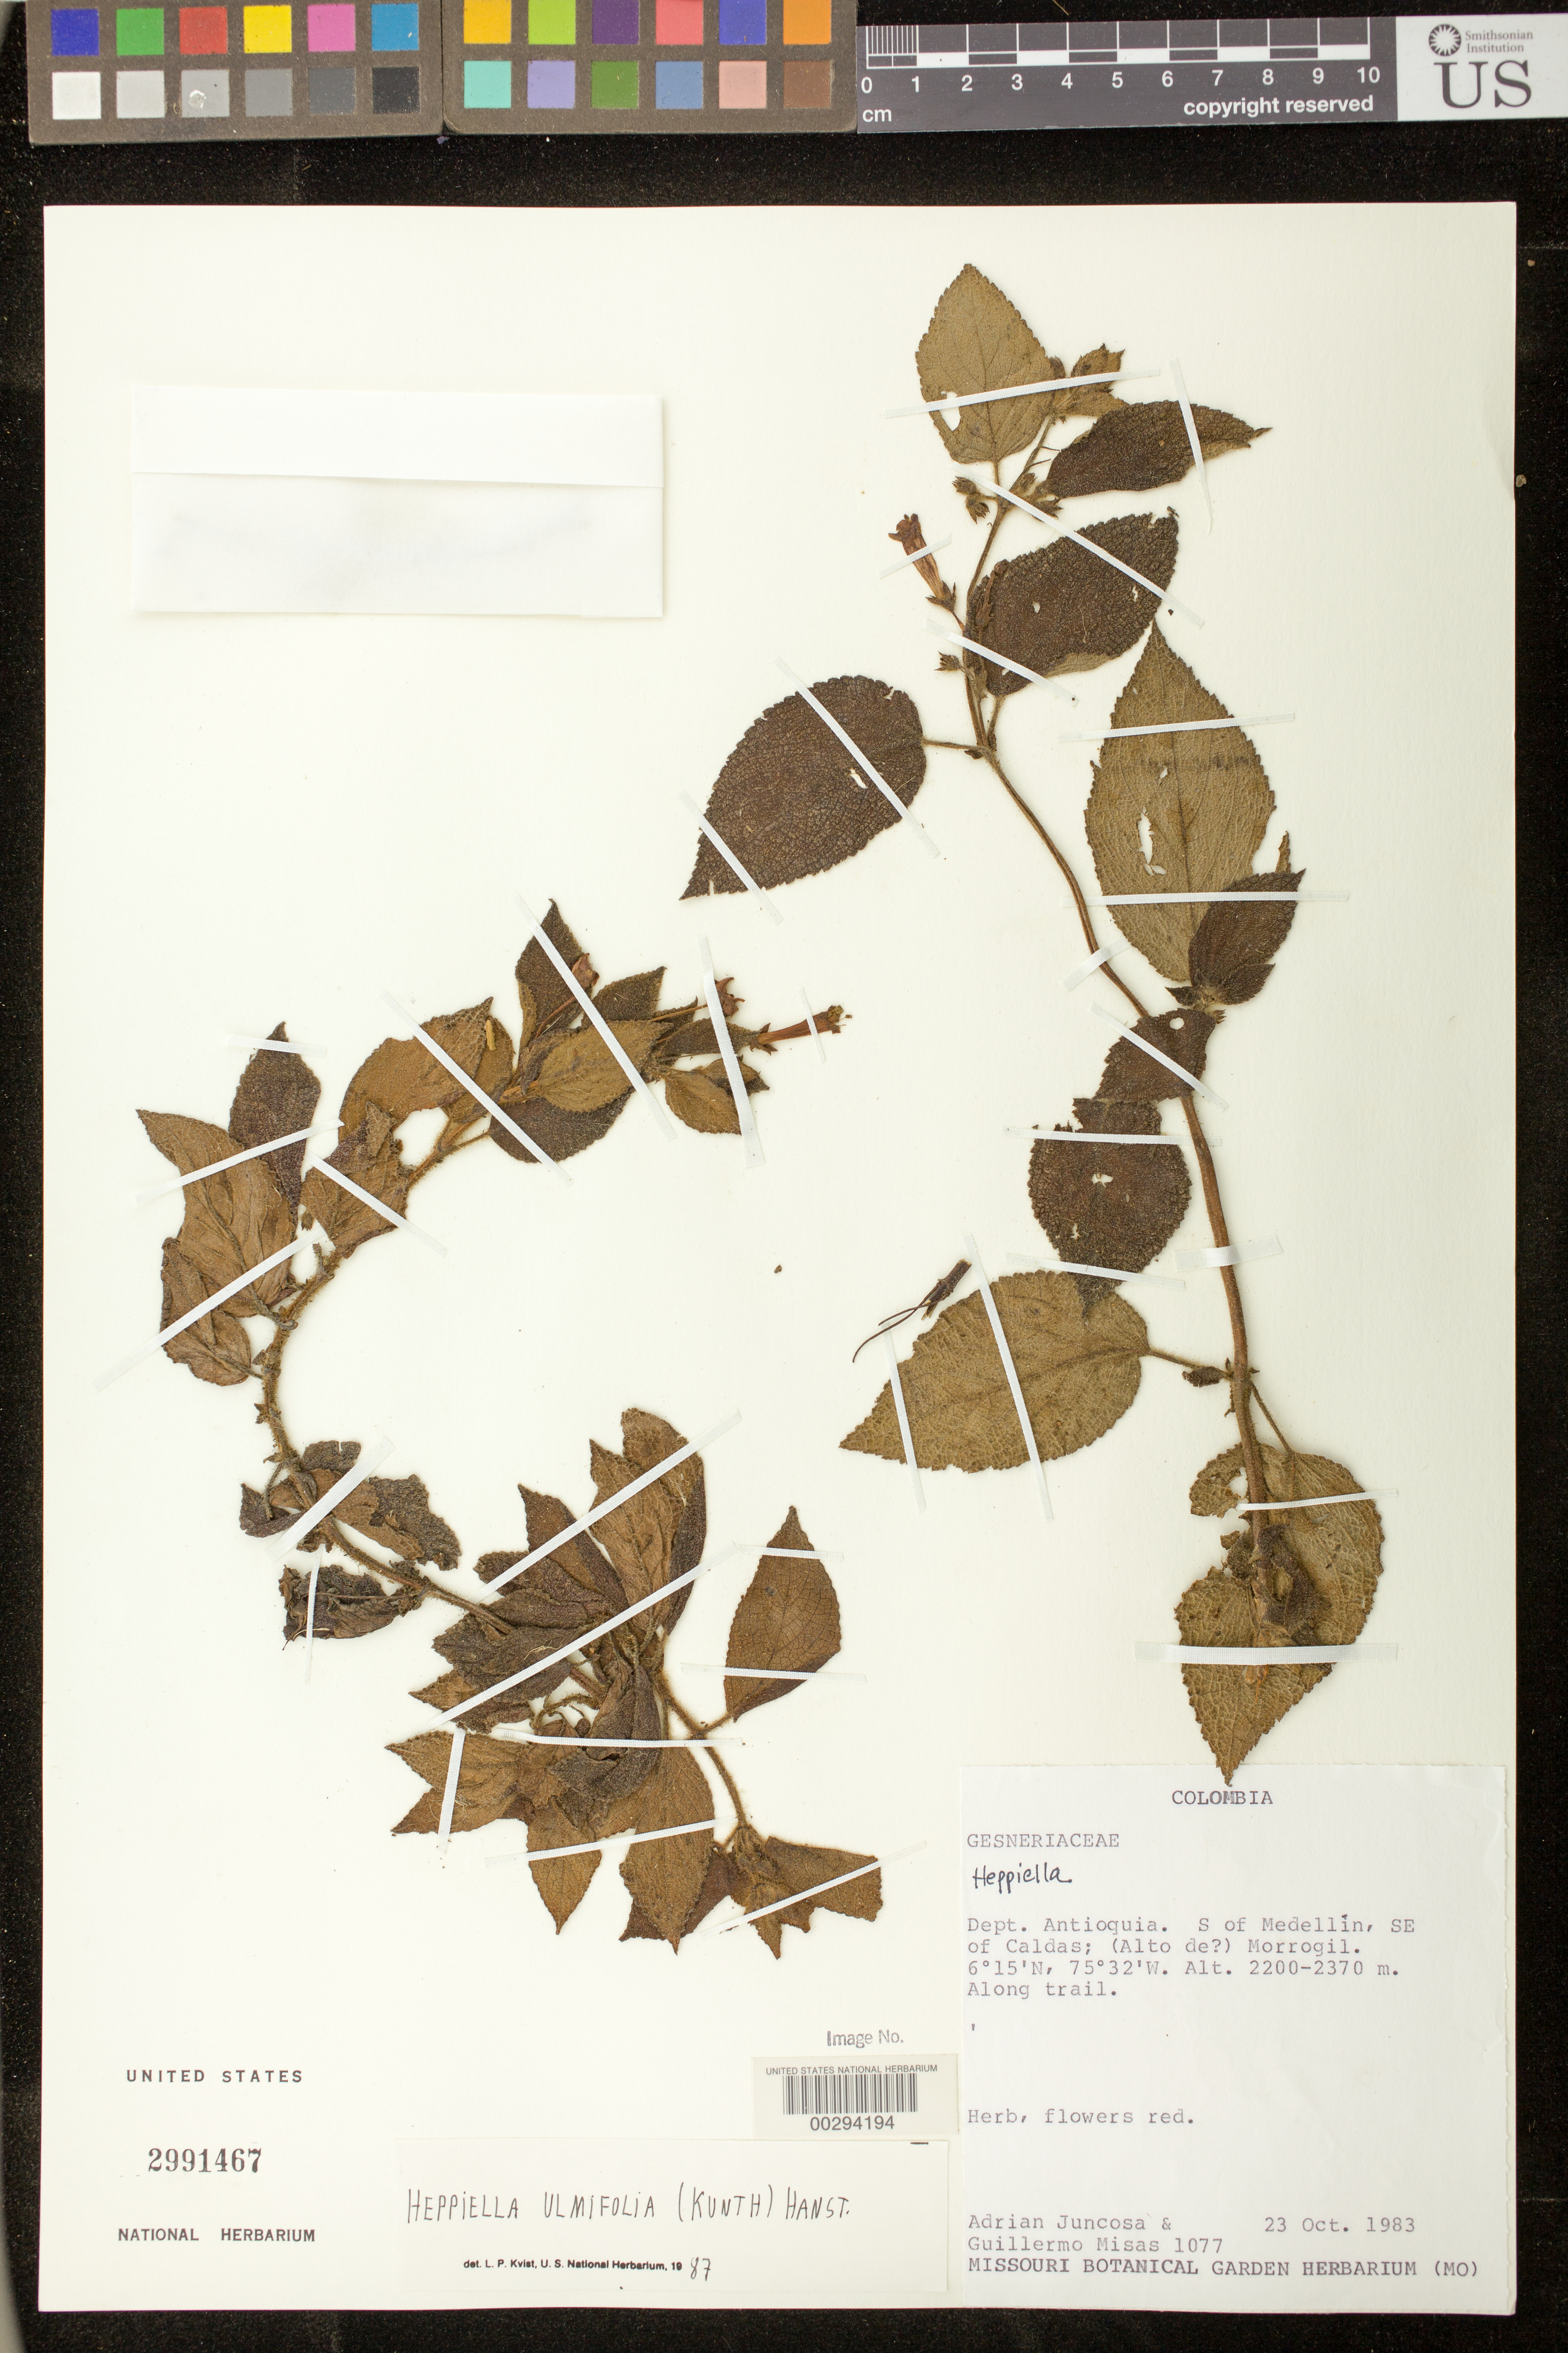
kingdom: Plantae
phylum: Tracheophyta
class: Magnoliopsida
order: Lamiales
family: Gesneriaceae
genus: Heppiella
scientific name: Heppiella ulmifolia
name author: (Kunth) Hanst.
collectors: A. Juncosa & G. Misas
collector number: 1077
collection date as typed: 23 Oct 1983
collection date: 1983-10-23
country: Colombia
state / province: Antioquia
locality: S of Medellin, SE of Caldas, (Alto de?) Morrogil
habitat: Along trail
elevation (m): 2200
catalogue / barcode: US 2991467